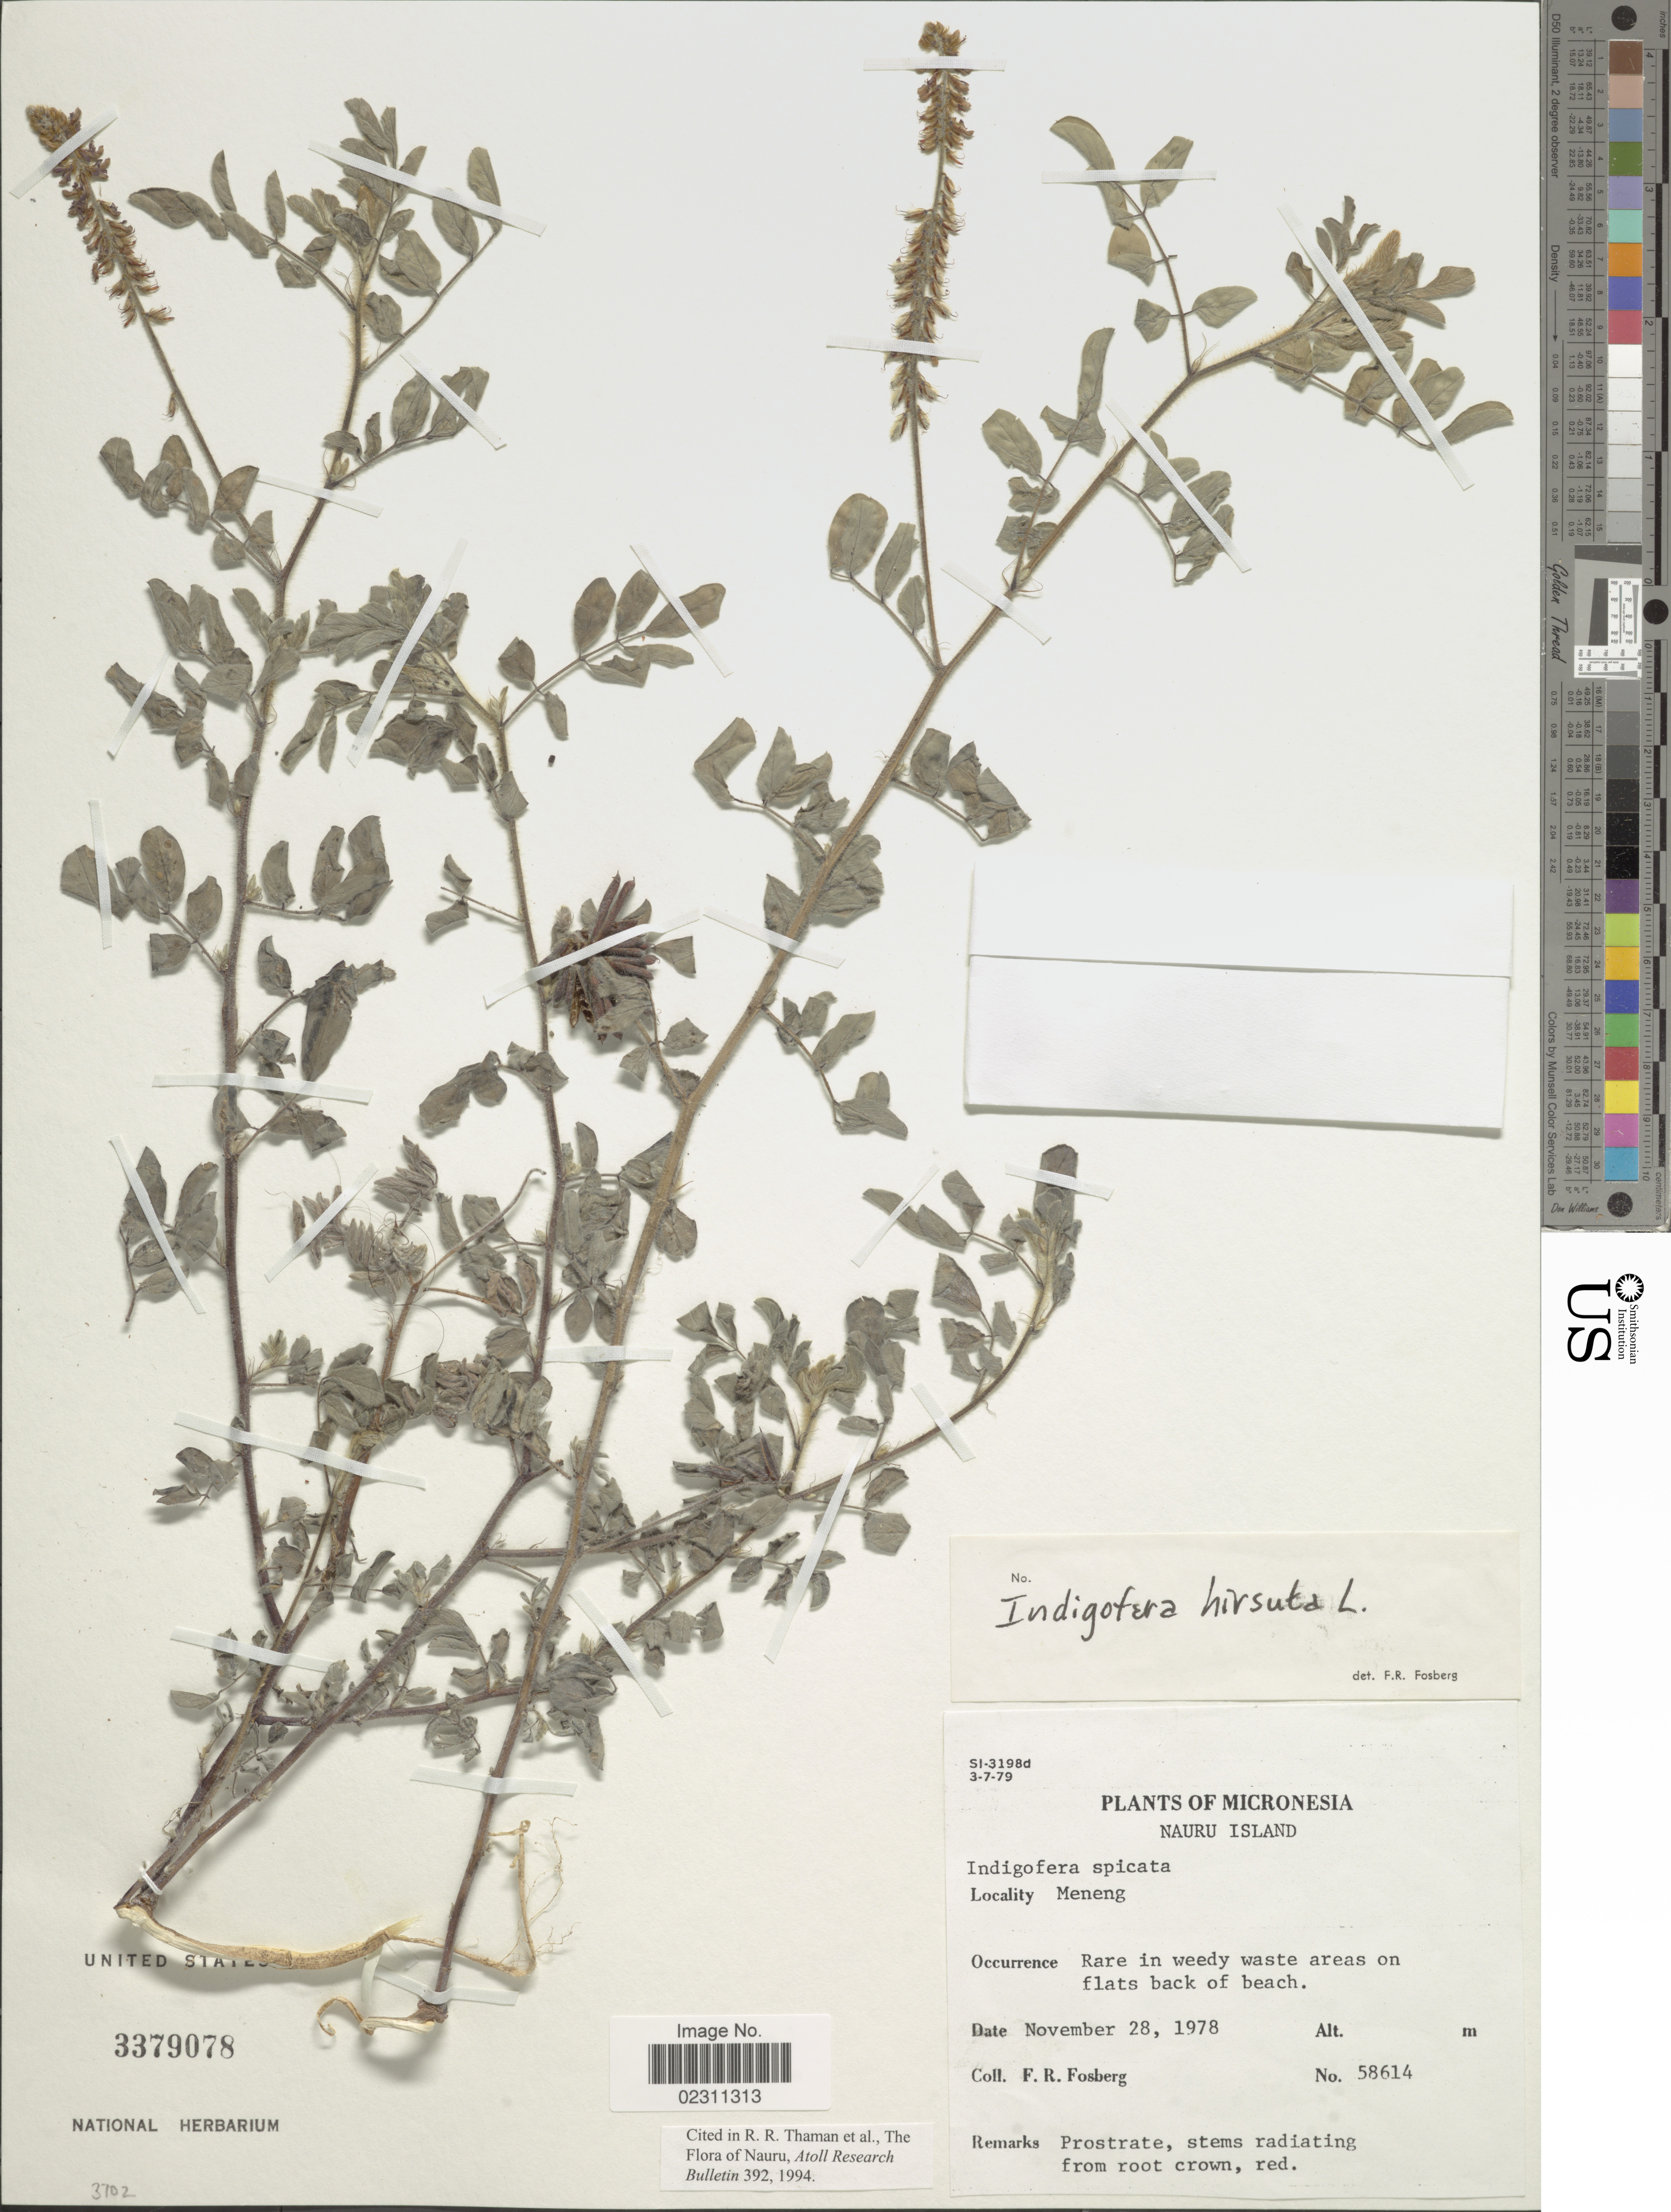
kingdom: Plantae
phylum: Tracheophyta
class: Magnoliopsida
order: Fabales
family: Fabaceae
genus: Indigofera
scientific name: Indigofera hirsuta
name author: L.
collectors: F. R. Fosberg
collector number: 58614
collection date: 1978-11-28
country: Micronesia, Federated States of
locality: Nauru Island. Meneng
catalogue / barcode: US 3379078